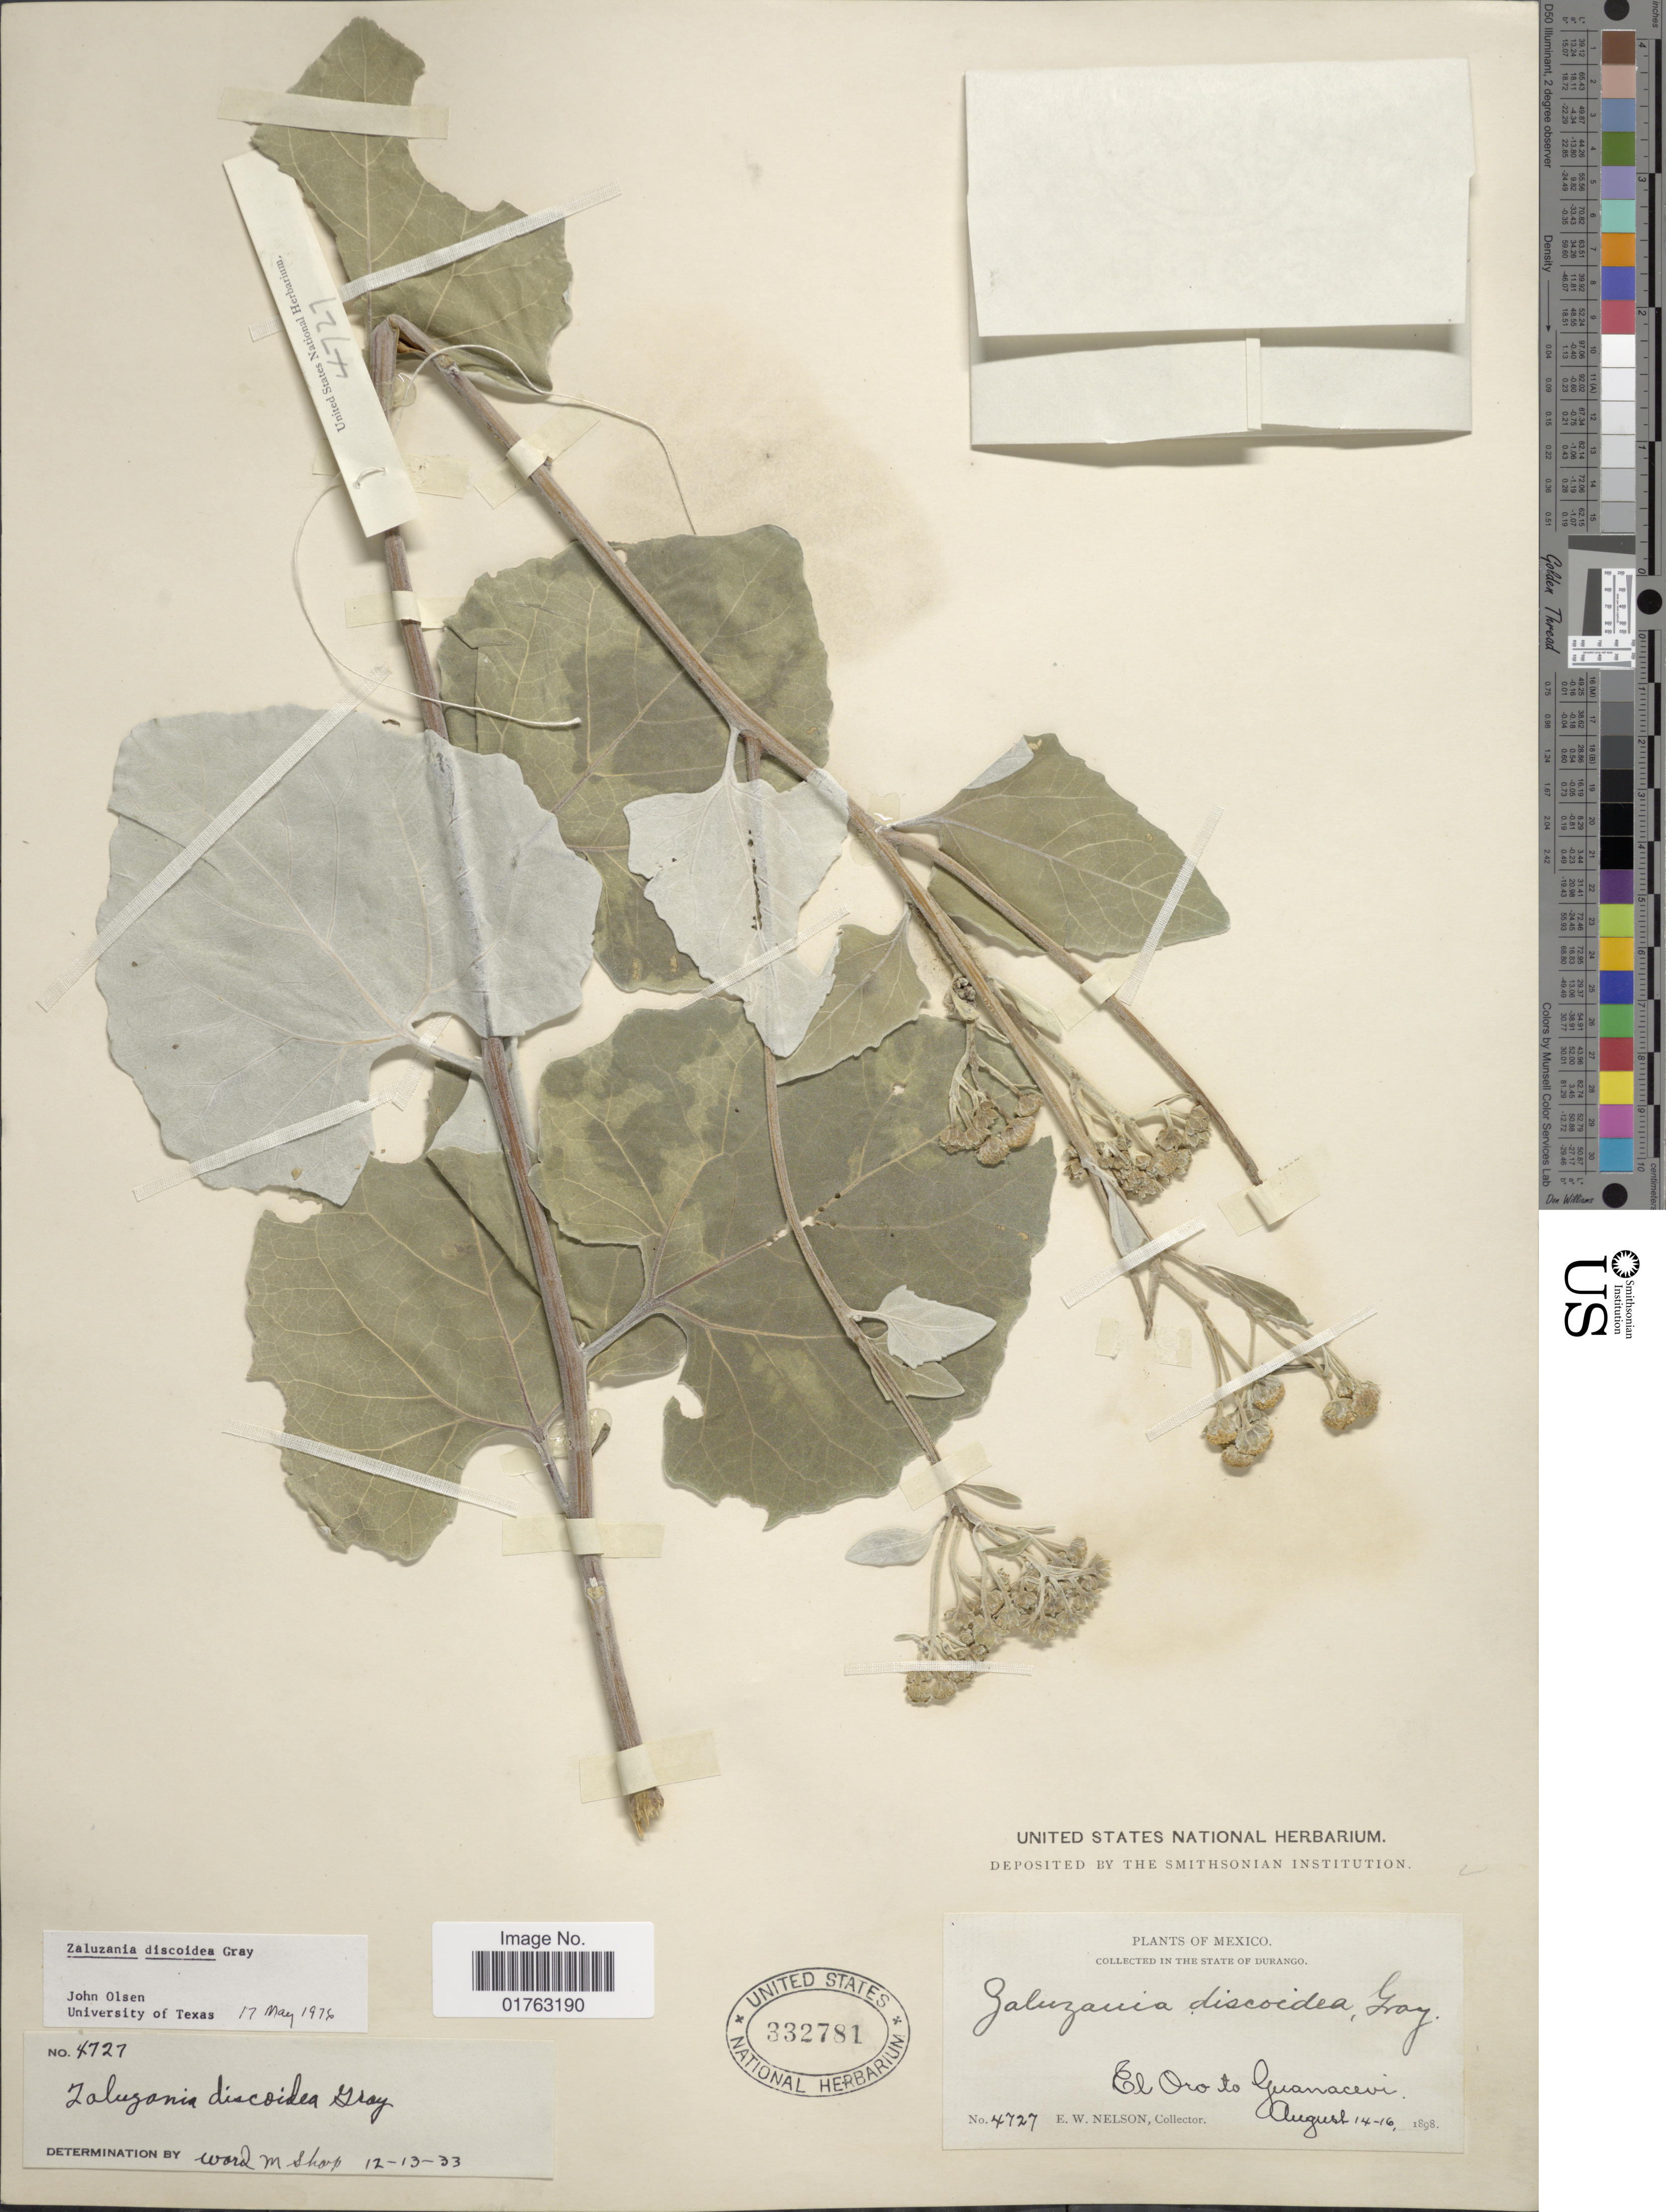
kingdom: Plantae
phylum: Tracheophyta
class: Magnoliopsida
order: Asterales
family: Asteraceae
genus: Zaluzania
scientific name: Zaluzania discoidea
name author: A. Gray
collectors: E. W. Nelson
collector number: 4727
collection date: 1898-08-14/1898-08-16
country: Mexico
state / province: Durango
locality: El Oro to Guanacevi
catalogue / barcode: US 332781